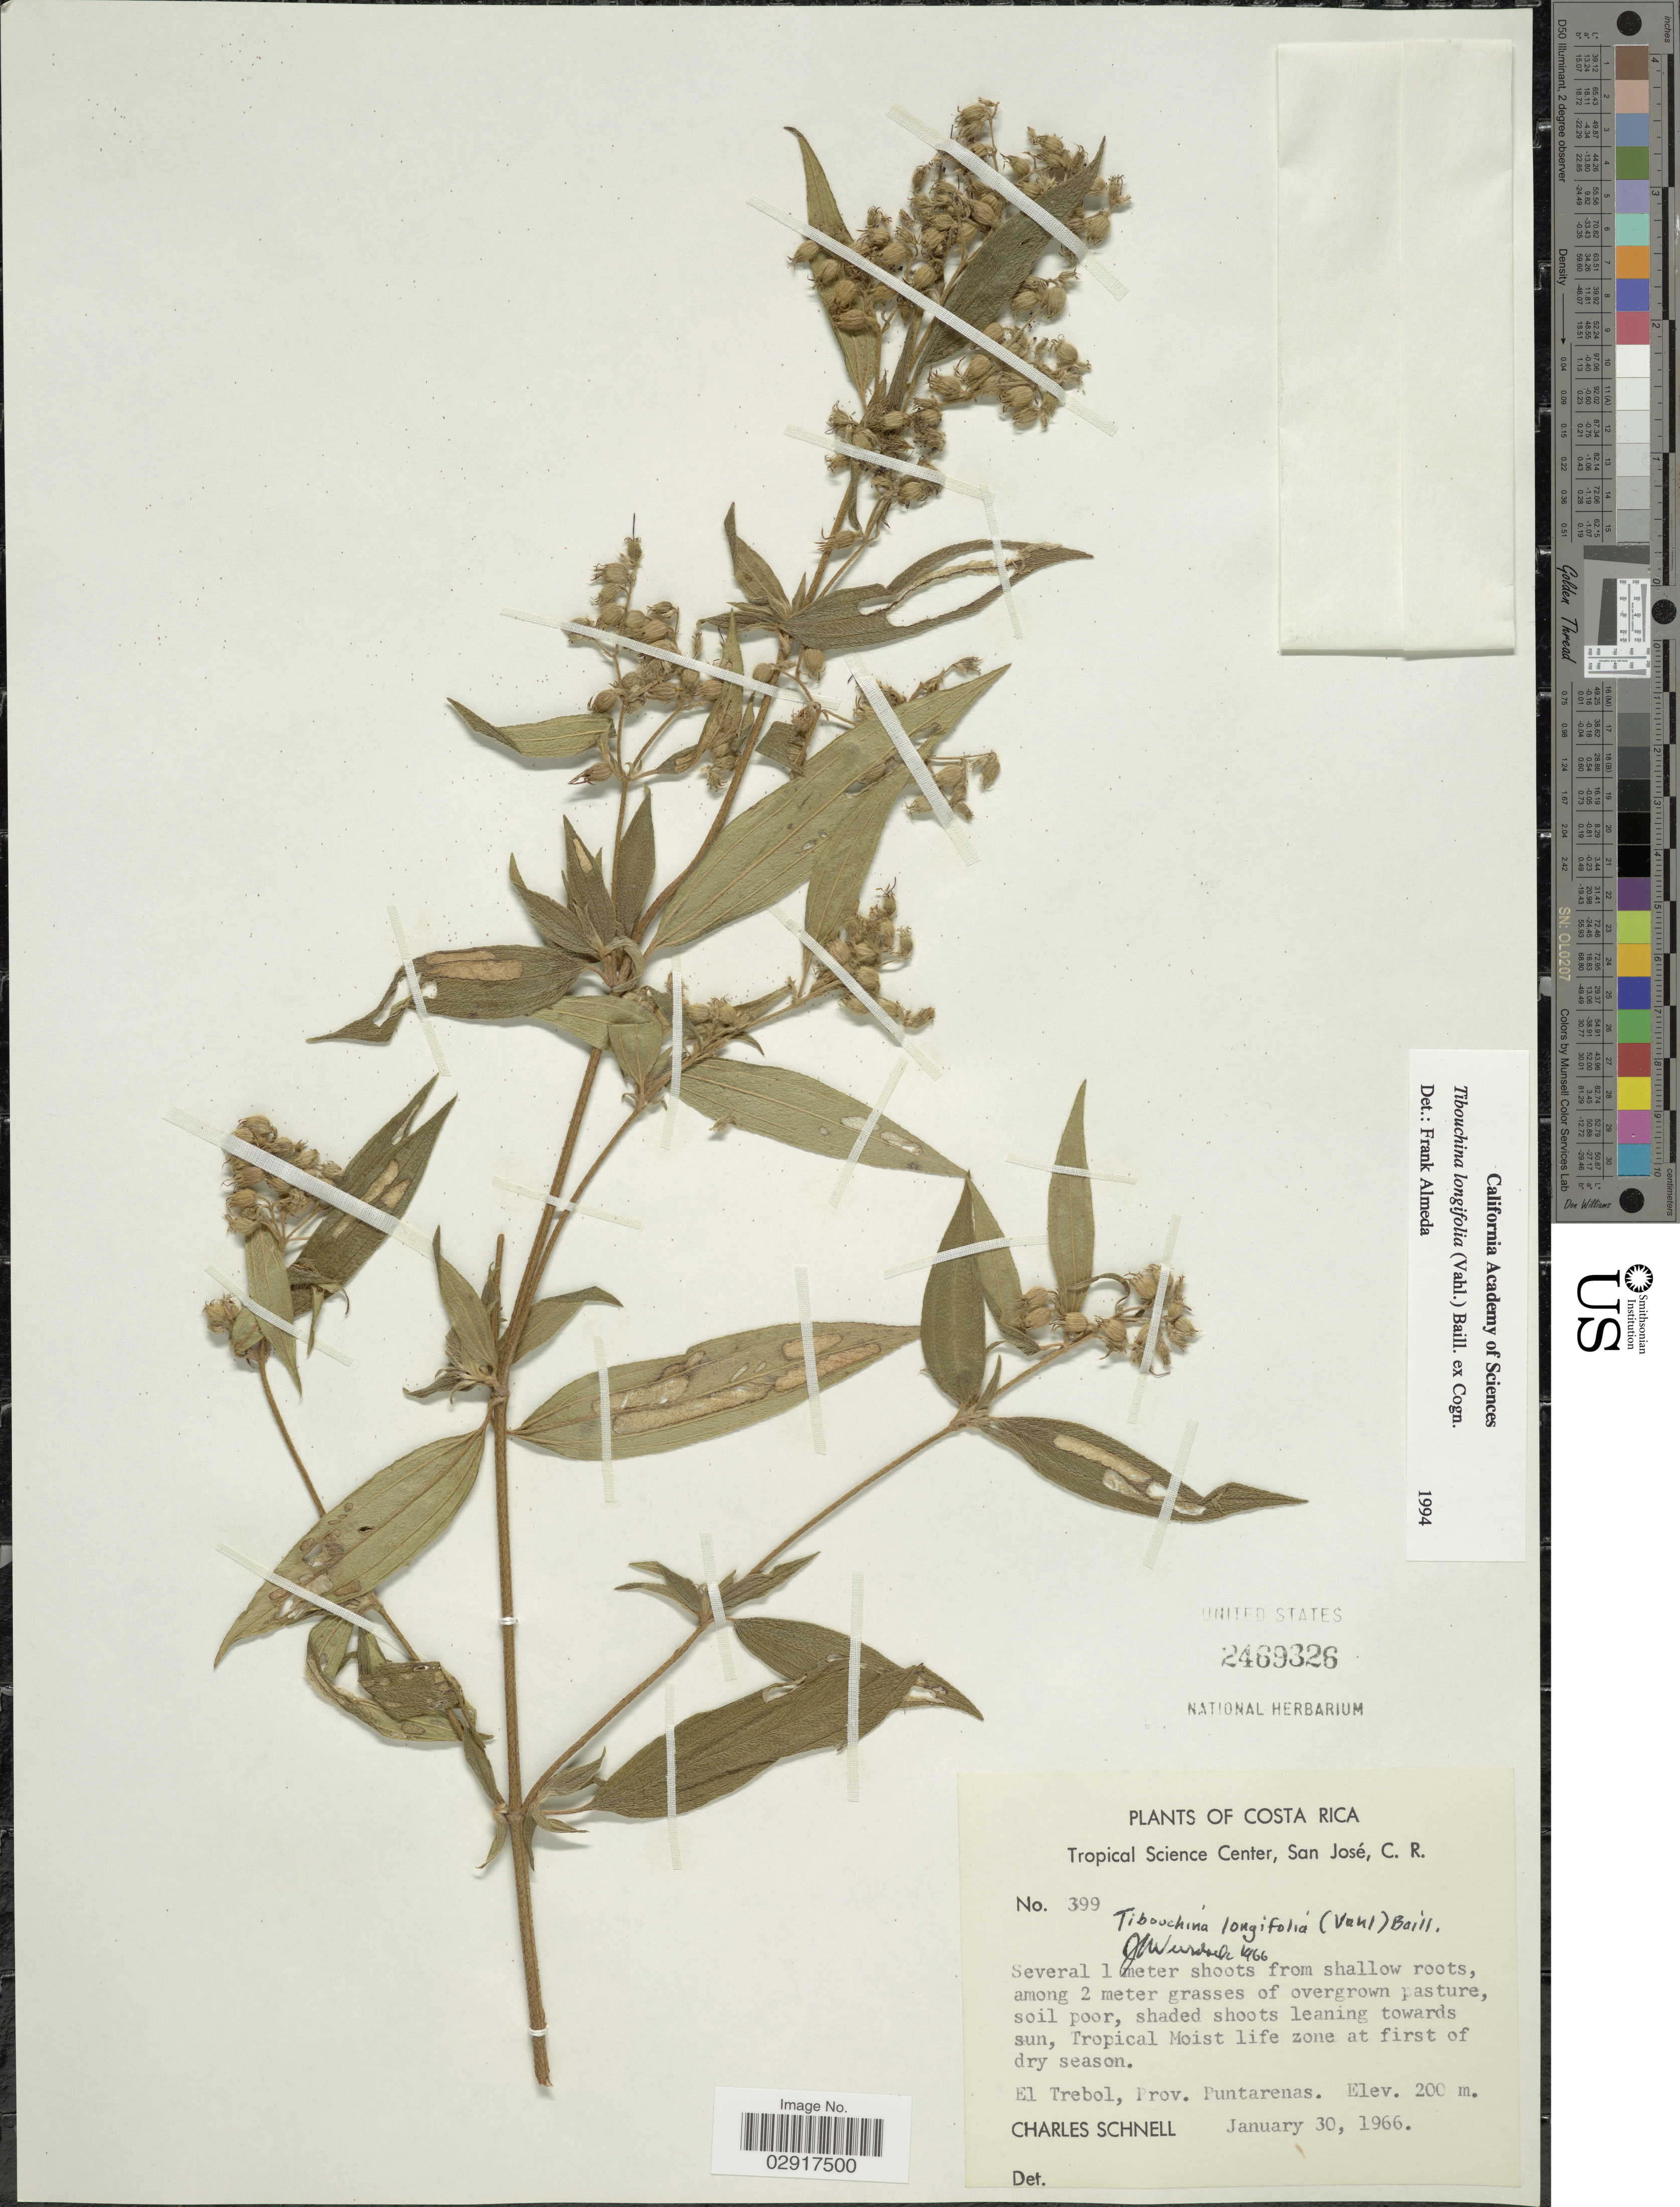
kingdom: Plantae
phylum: Tracheophyta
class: Magnoliopsida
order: Myrtales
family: Melastomataceae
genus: Chaetogastra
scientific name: Chaetogastra longifolia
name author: (Vahl) DC.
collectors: C. Schnell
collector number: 399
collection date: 1966-01-30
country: Costa Rica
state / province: Puntarenas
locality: Tropical Science Center, San José, C. R. El Trebol, Prov. Puntarenas.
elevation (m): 200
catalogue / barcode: US 2469326